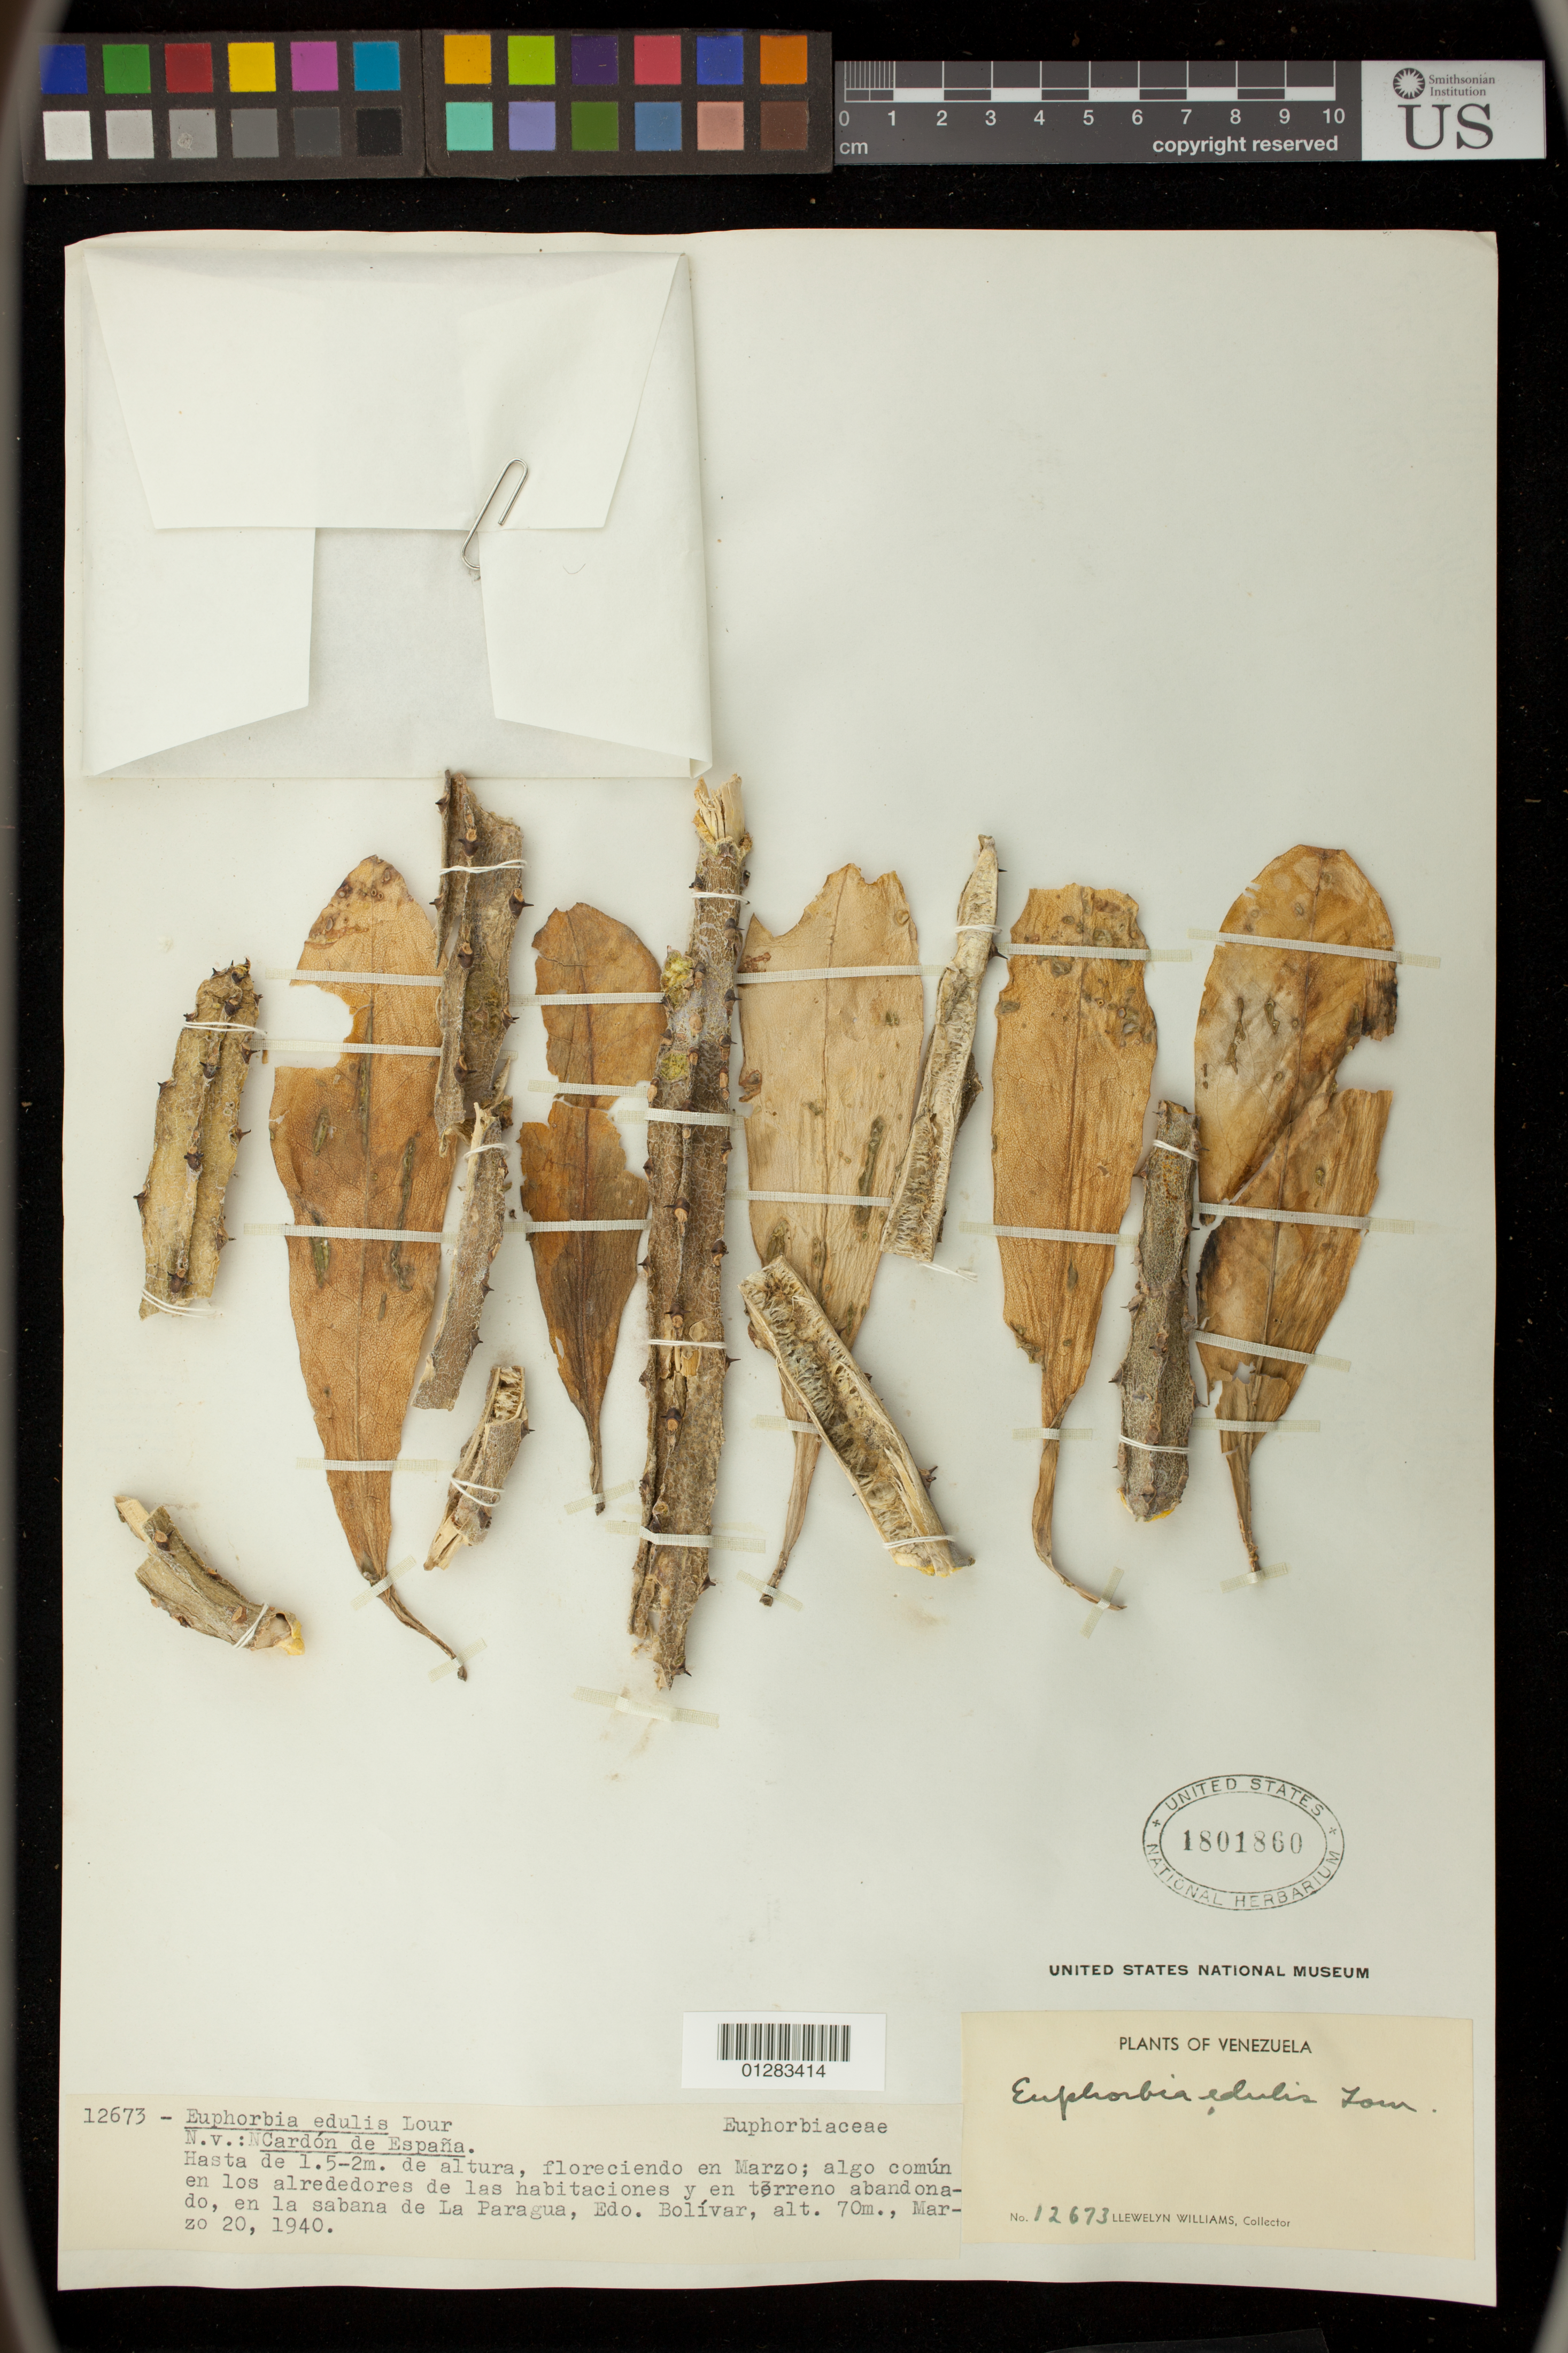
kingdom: Plantae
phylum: Tracheophyta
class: Magnoliopsida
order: Malpighiales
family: Euphorbiaceae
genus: Euphorbia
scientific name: Euphorbia neriifolia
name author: L.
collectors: Ll. Williams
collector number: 12673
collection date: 1940-03-20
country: Venezuela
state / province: Bolivar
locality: La Paragua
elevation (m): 70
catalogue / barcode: US 1801860